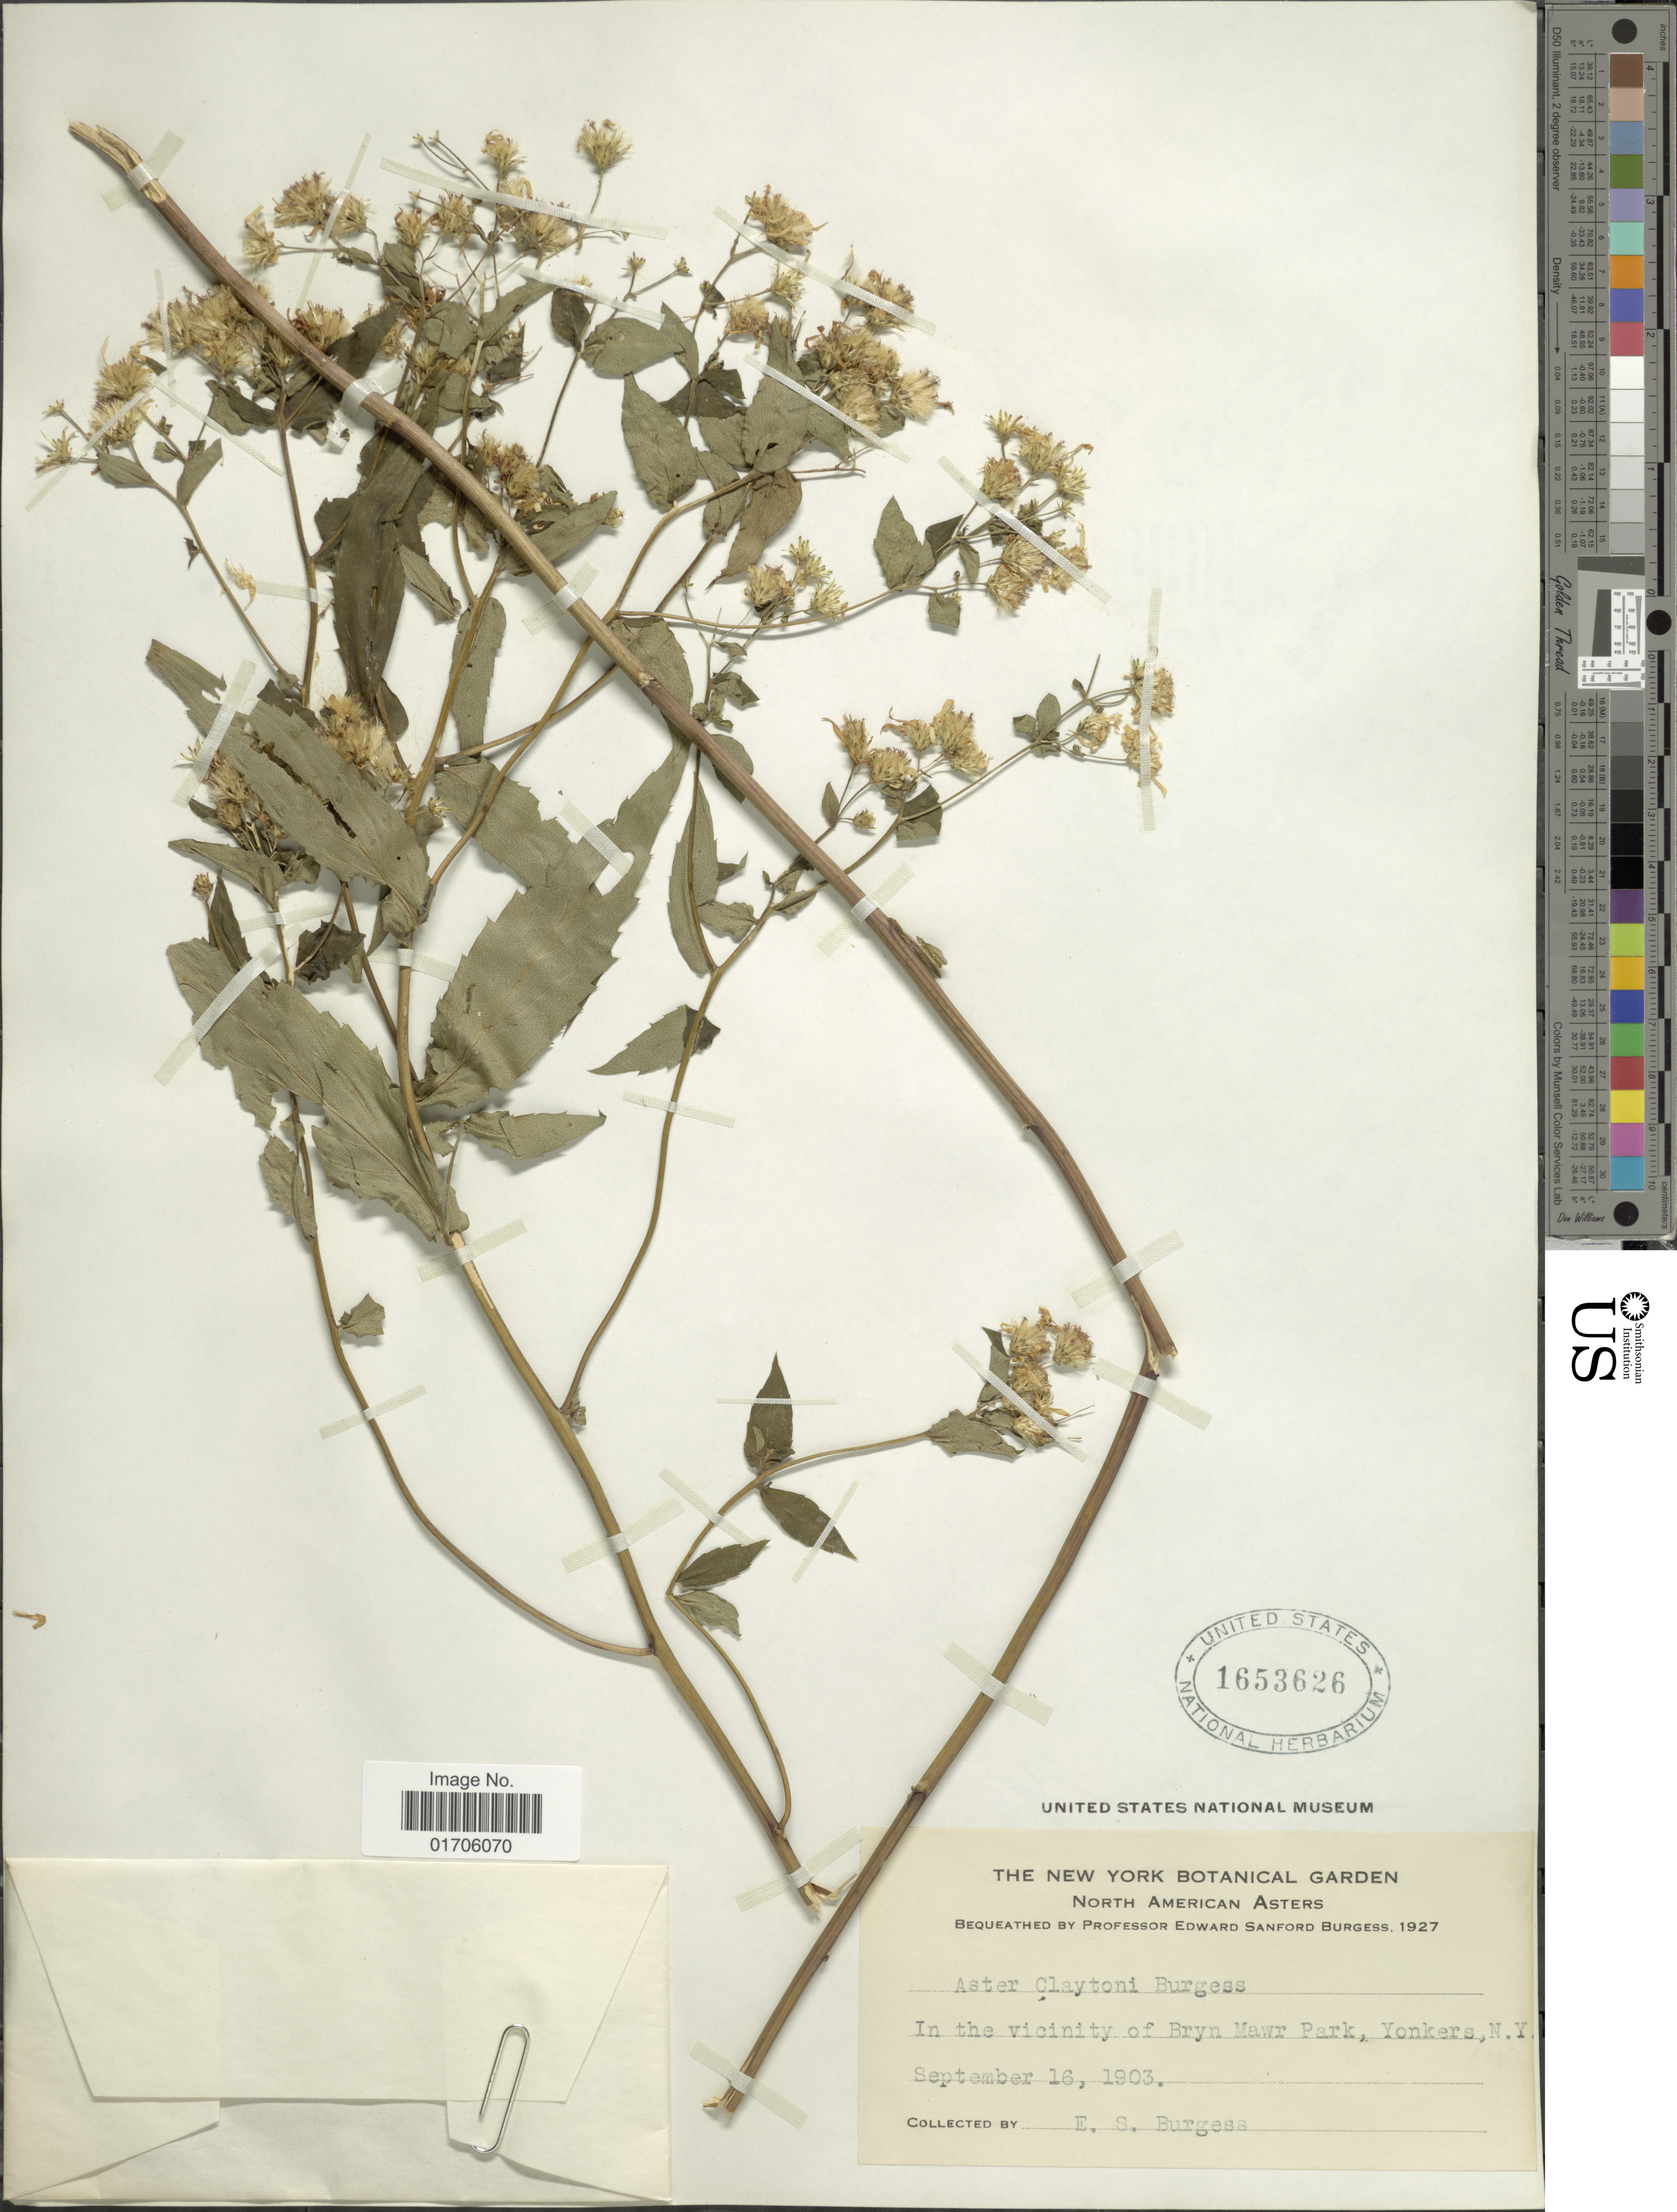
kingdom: Plantae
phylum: Tracheophyta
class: Magnoliopsida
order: Asterales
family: Asteraceae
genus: Aster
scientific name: Aster claytonii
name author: E.S. Burgess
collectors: E. Burgess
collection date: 1903-09-16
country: United States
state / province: New York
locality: In the vicinity of Bryn Mawr Park, Yonkers, N.Y.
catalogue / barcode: US 1653626